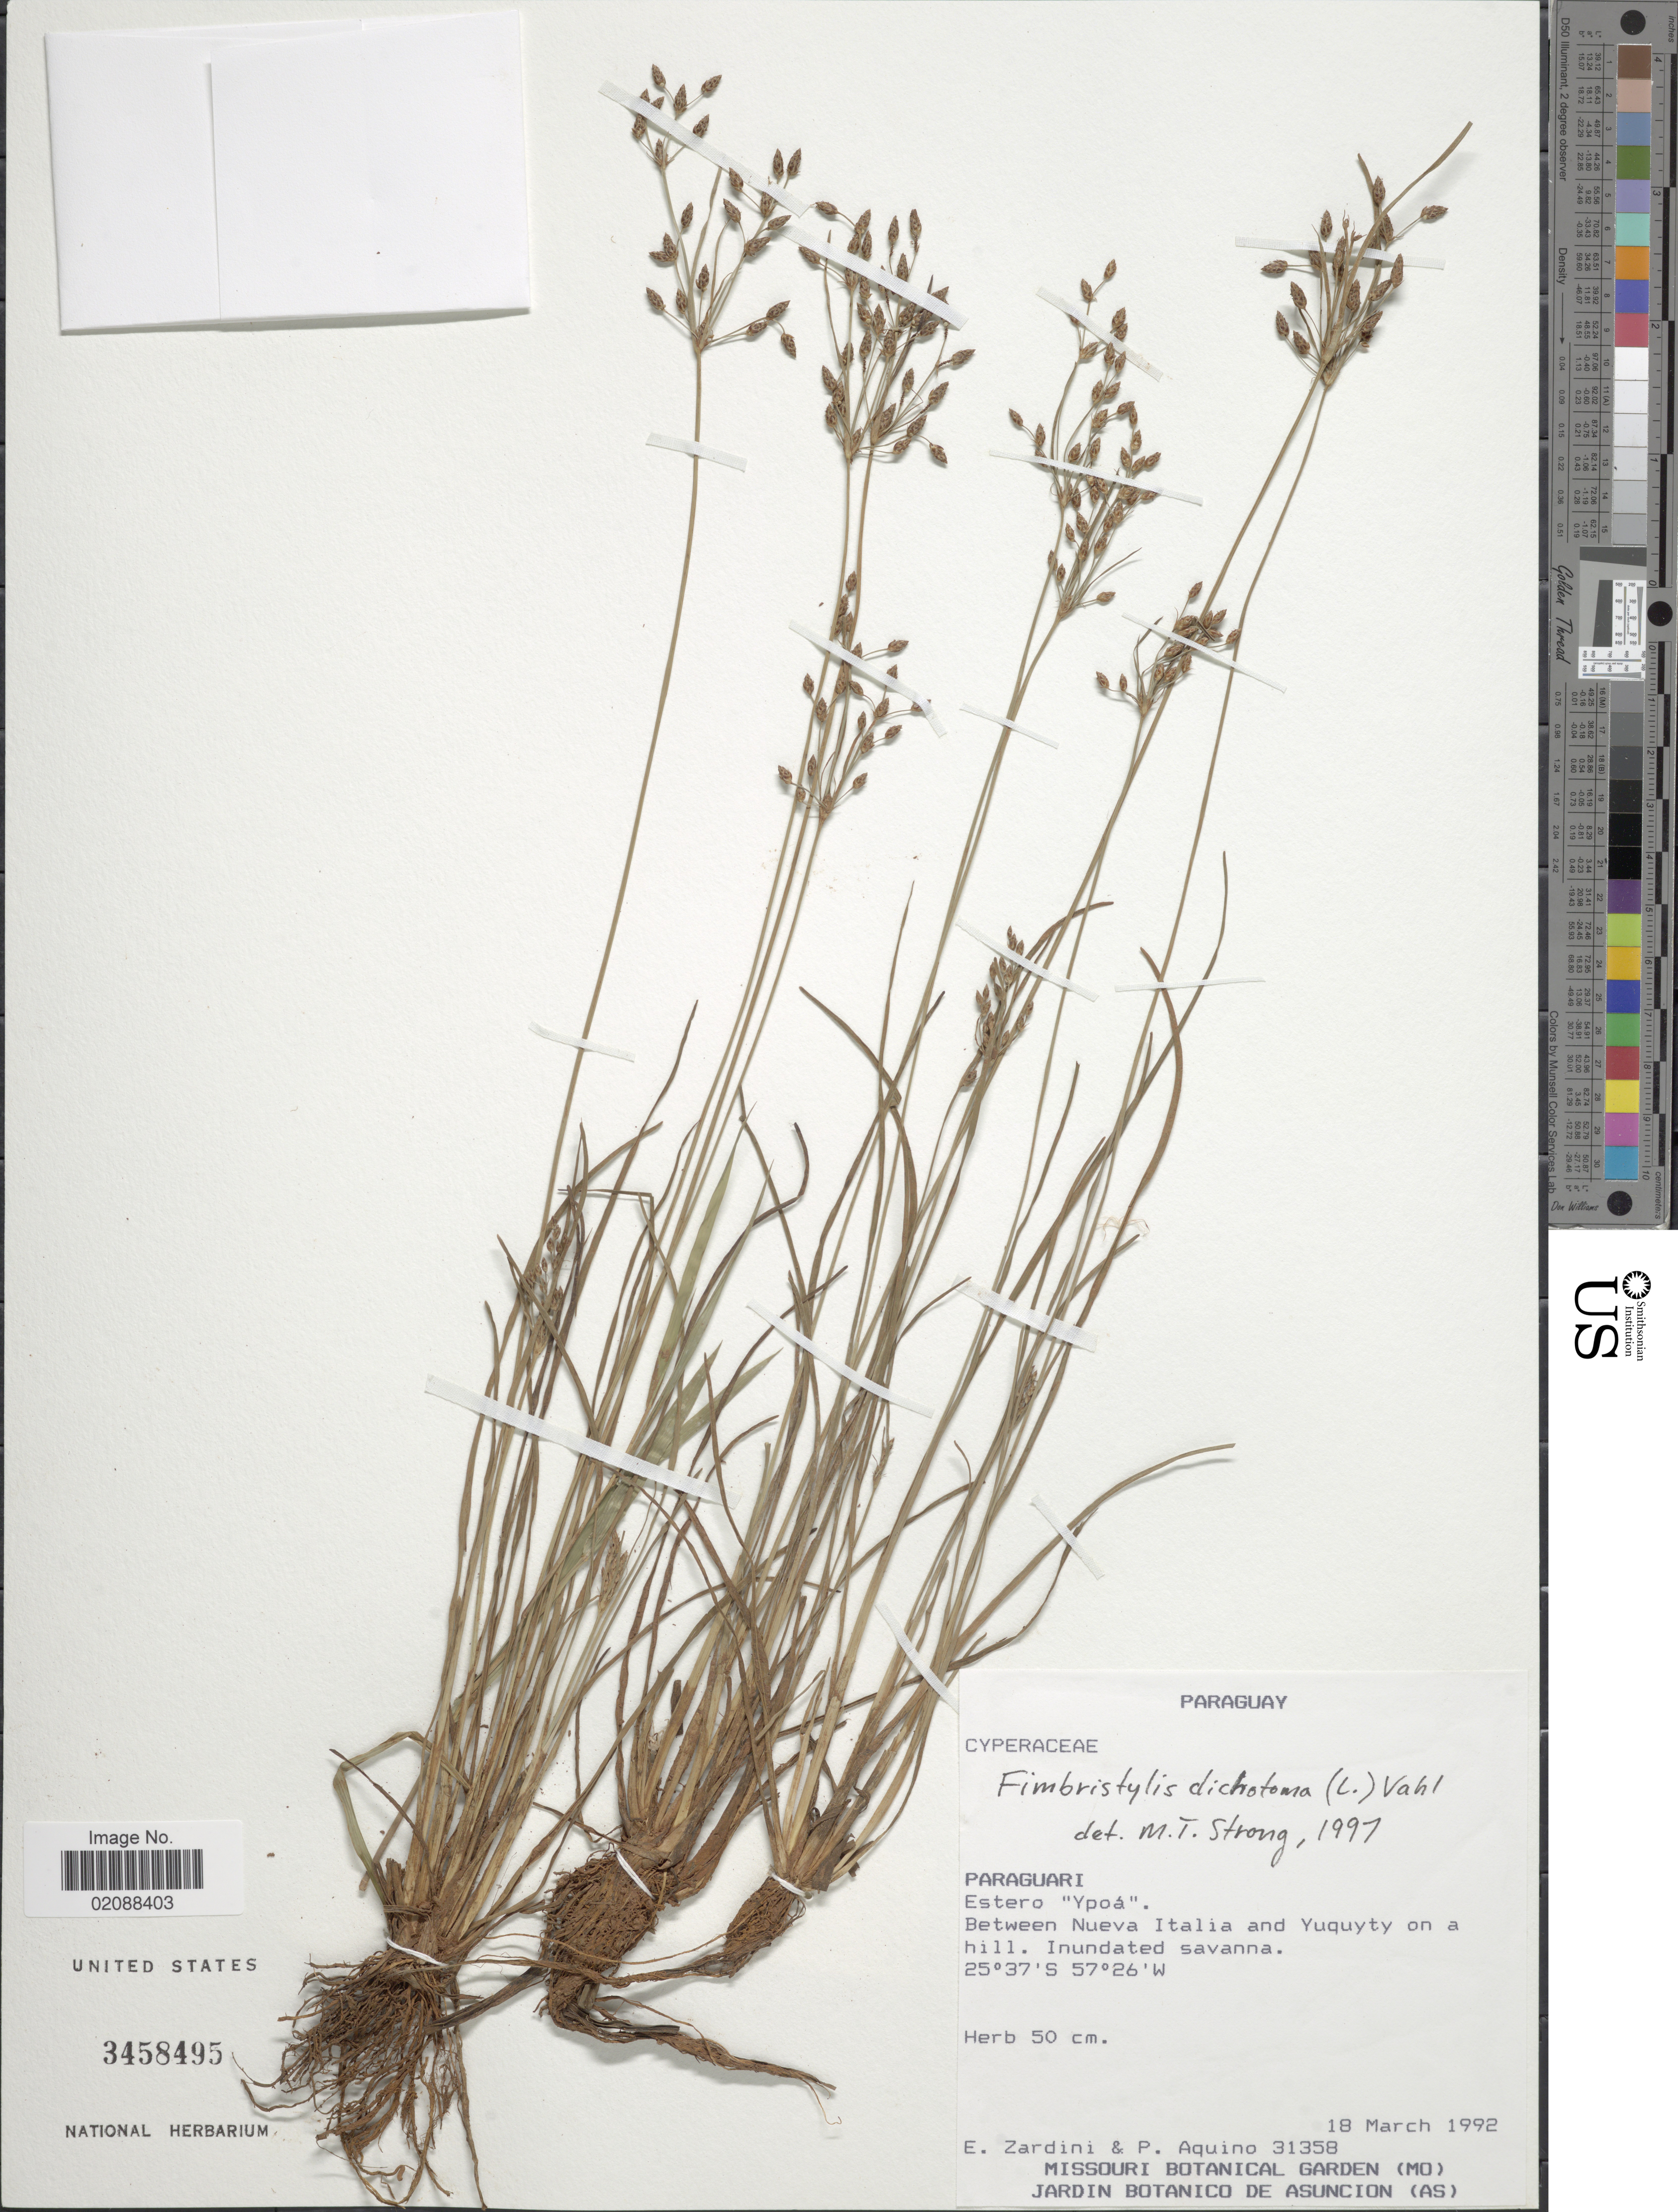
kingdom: Plantae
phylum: Tracheophyta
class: Liliopsida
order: Poales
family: Cyperaceae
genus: Fimbristylis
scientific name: Fimbristylis dichotoma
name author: (L.) Vahl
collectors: E. M. Zardini & P. Aquino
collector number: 31358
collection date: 1992-03-18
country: Paraguay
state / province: Paraguari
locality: Estero "Ypoa". Between Nueva Italia and Yuquyty on a hill.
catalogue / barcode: US 3458495